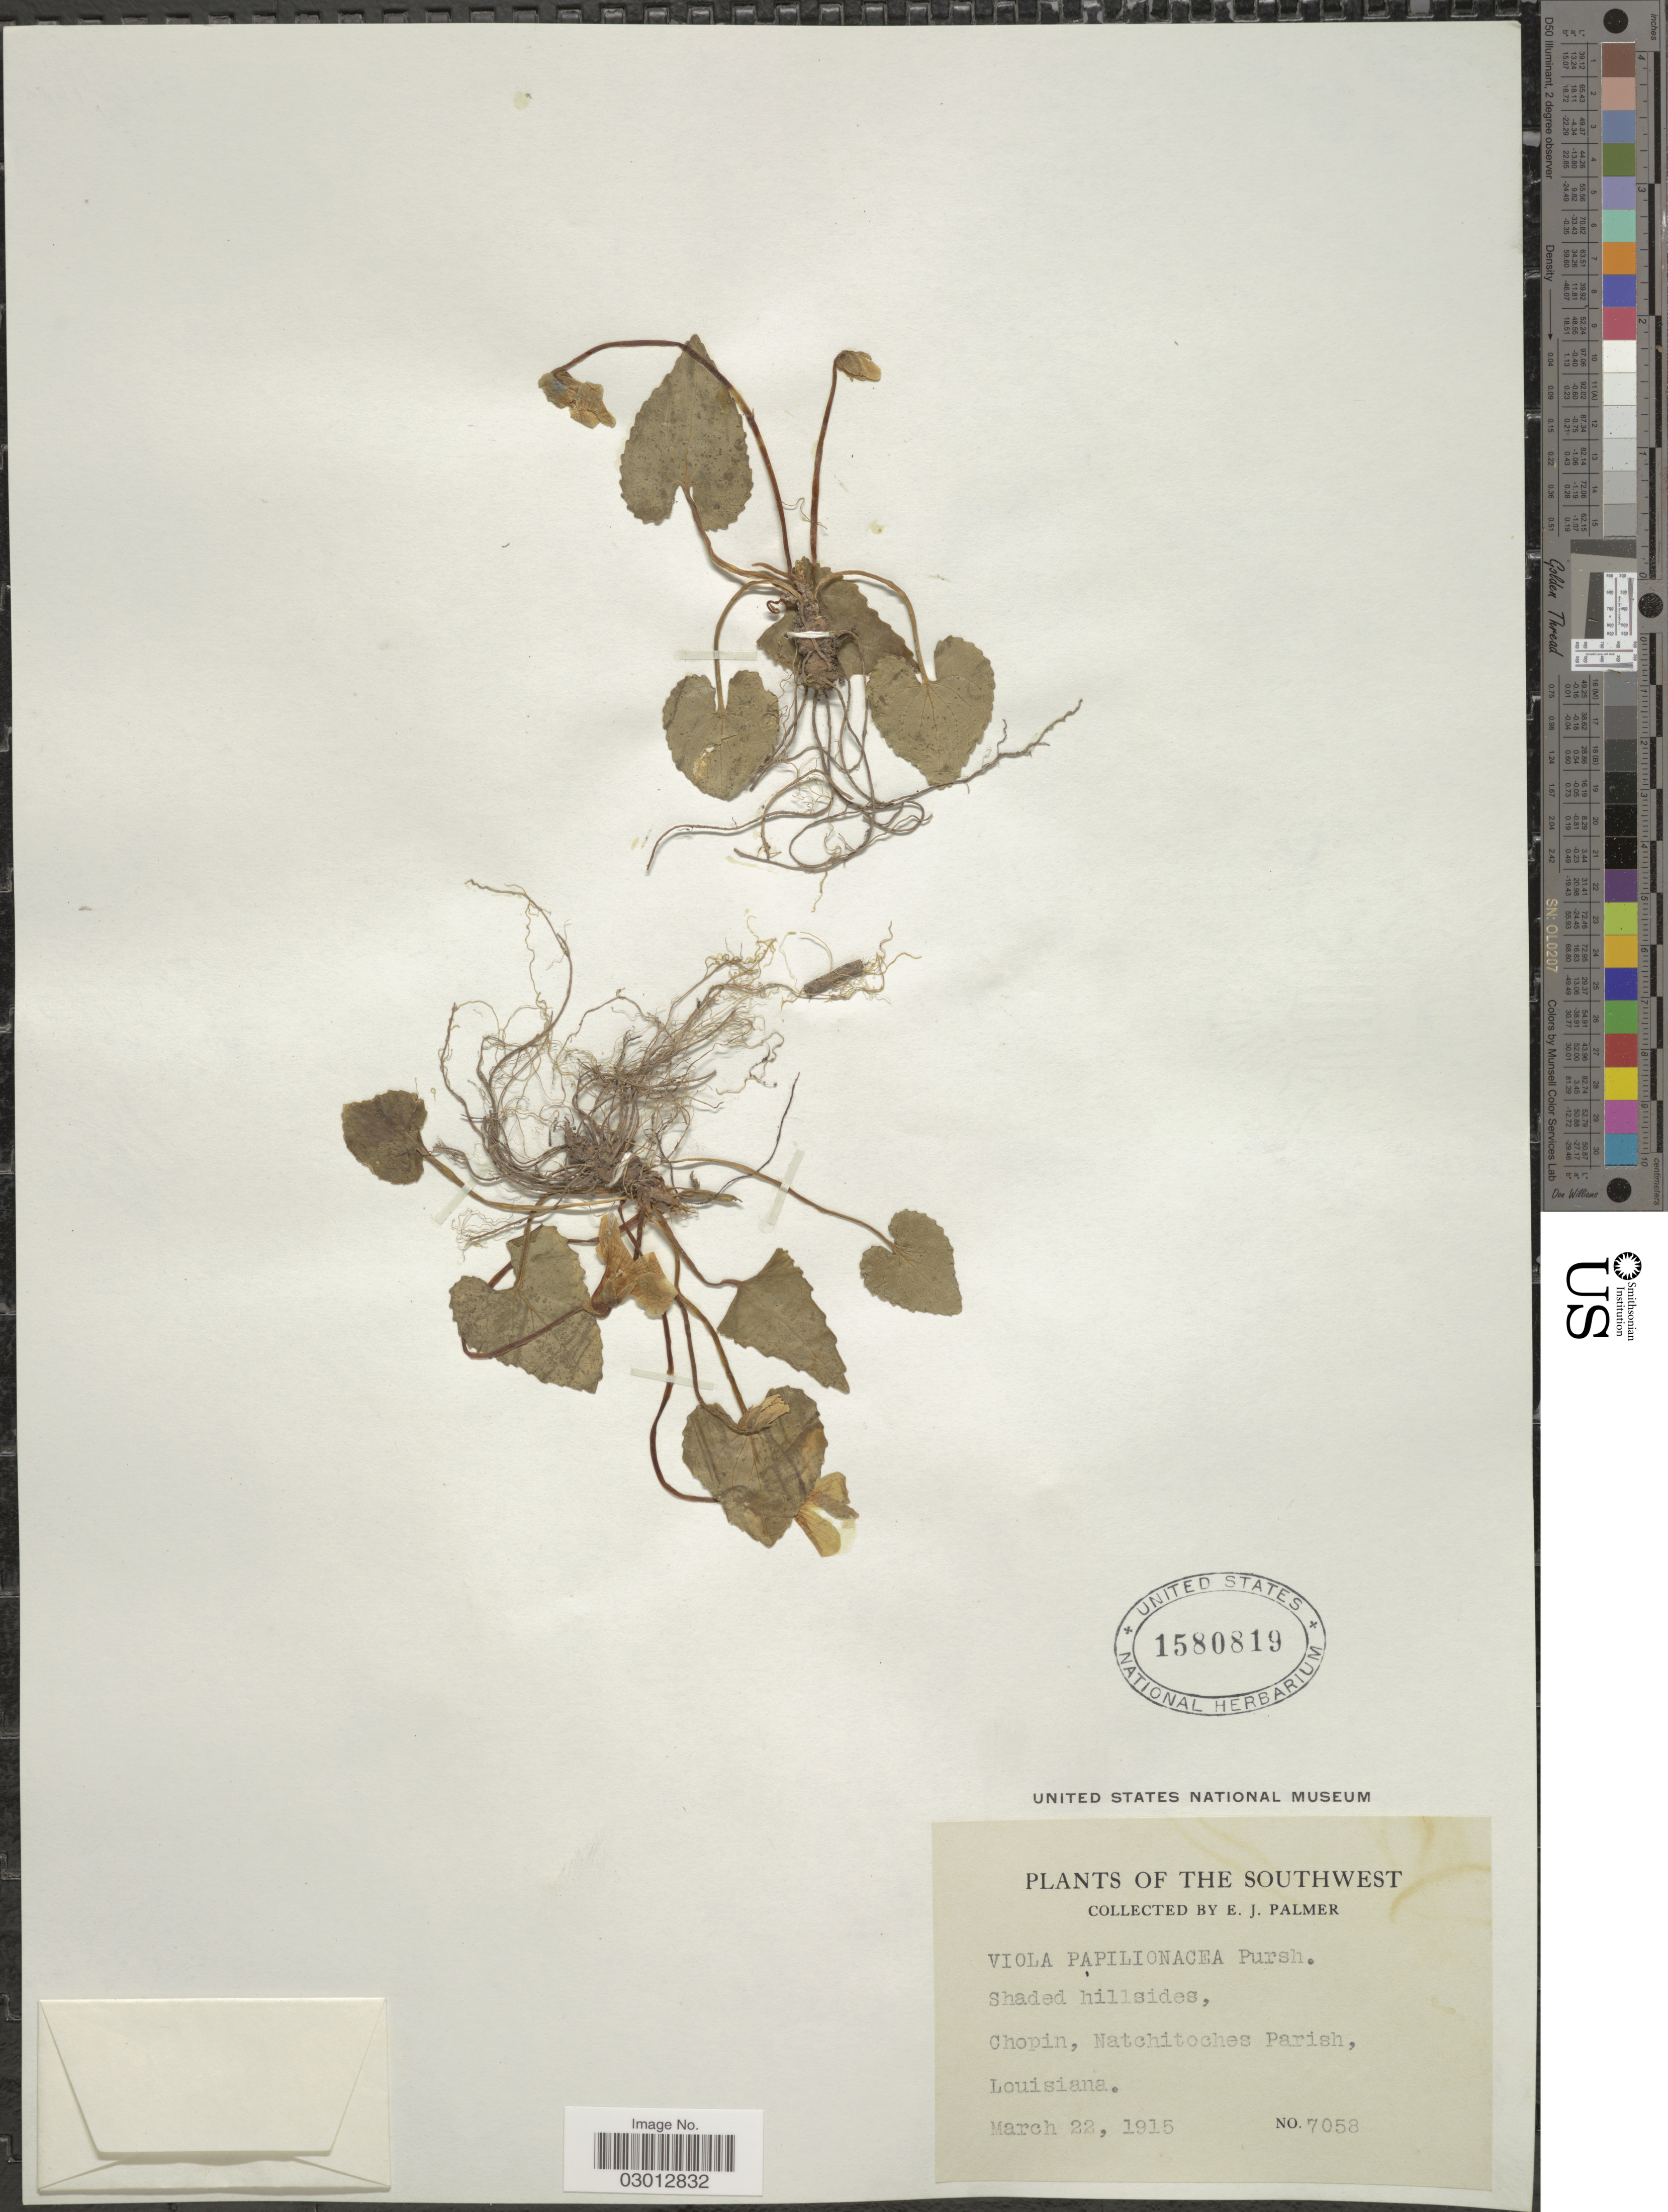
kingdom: Plantae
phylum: Tracheophyta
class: Magnoliopsida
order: Malpighiales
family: Violaceae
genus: Viola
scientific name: Viola papilionacea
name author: Pursh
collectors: E. J. Palmer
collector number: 7058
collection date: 1915-03-22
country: United States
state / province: Louisiana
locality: The Southwest. Chopin, Natchitoches Parish.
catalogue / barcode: US 1580819